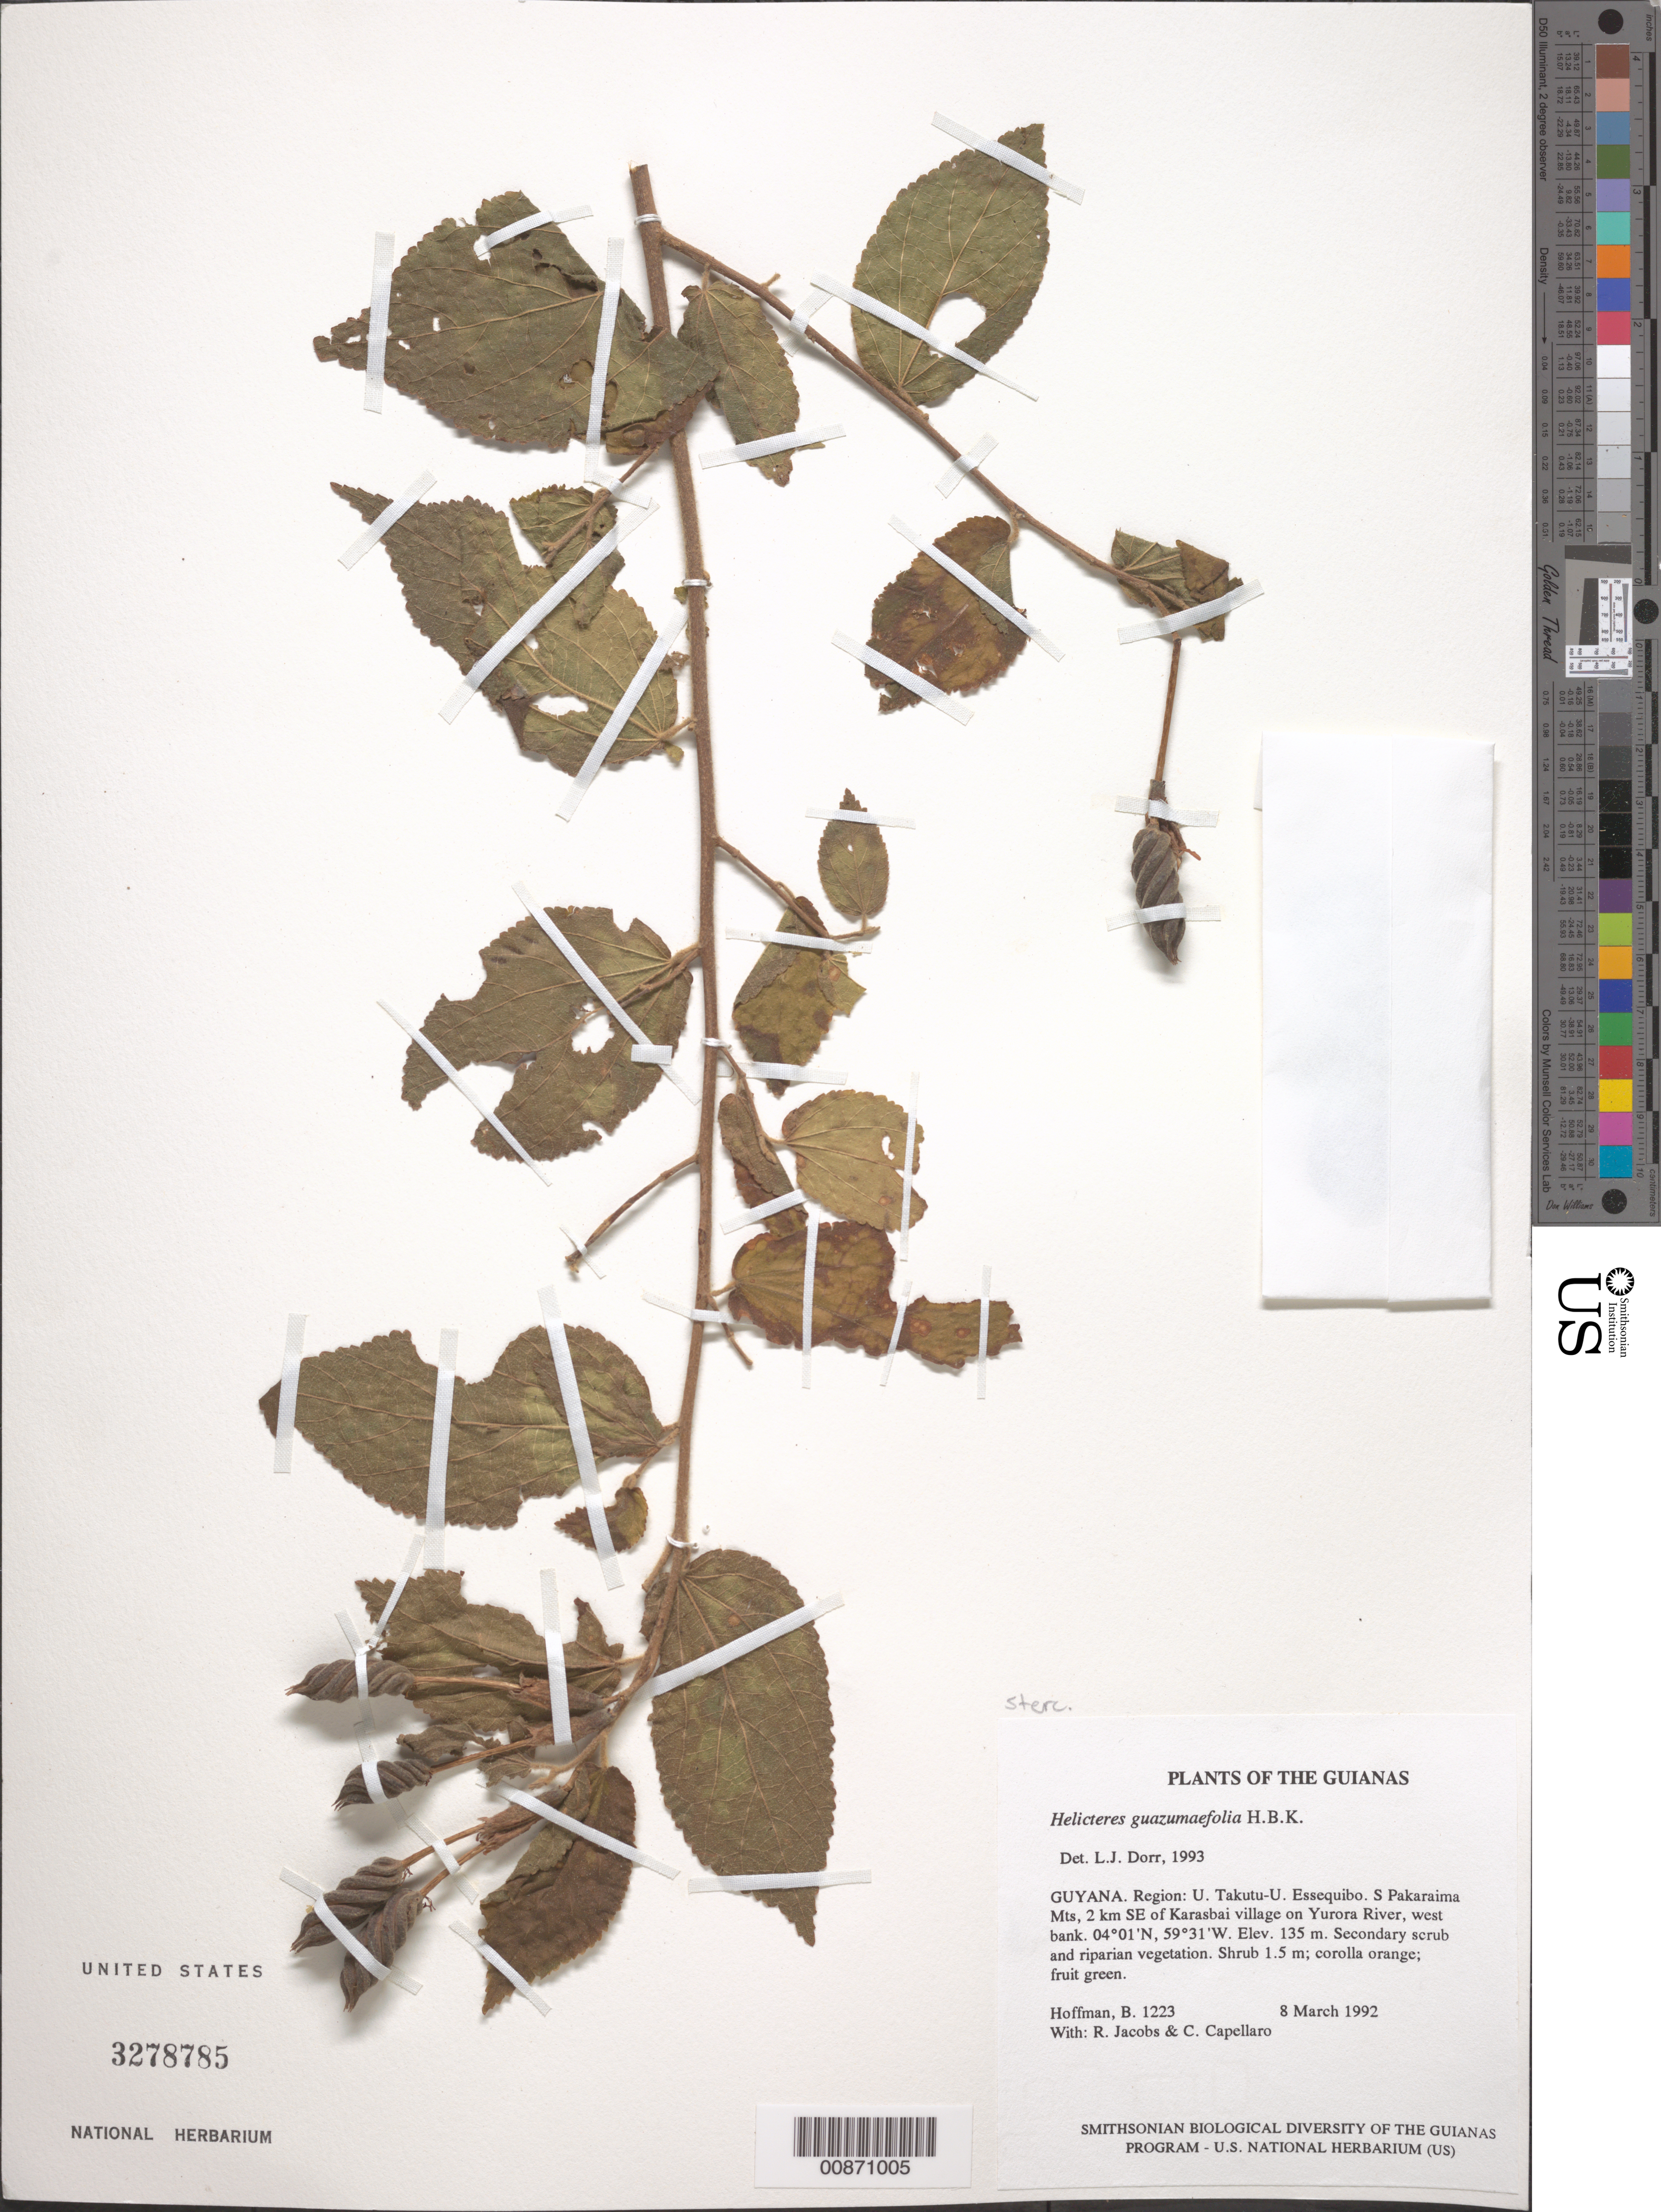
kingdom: Plantae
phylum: Tracheophyta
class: Magnoliopsida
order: Malvales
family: Malvaceae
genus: Helicteres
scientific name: Helicteres guazumifolia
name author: Kunth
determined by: Dorr, L. J., (BOT), Smithsonian Institution - National Museum of Natural History (UNITED STATES)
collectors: B. Hoffman, R. Jacobs & C. Capellaro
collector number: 1223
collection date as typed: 8 March 1992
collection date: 1992-03-08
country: Guyana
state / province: U. Takutu-U. Essequibo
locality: S Pakaraima Mts, 2 km SE of Karasbai Village on Yurora River, West bank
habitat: Secondary scrub and riparian vegetation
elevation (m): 135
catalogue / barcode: US 3278785